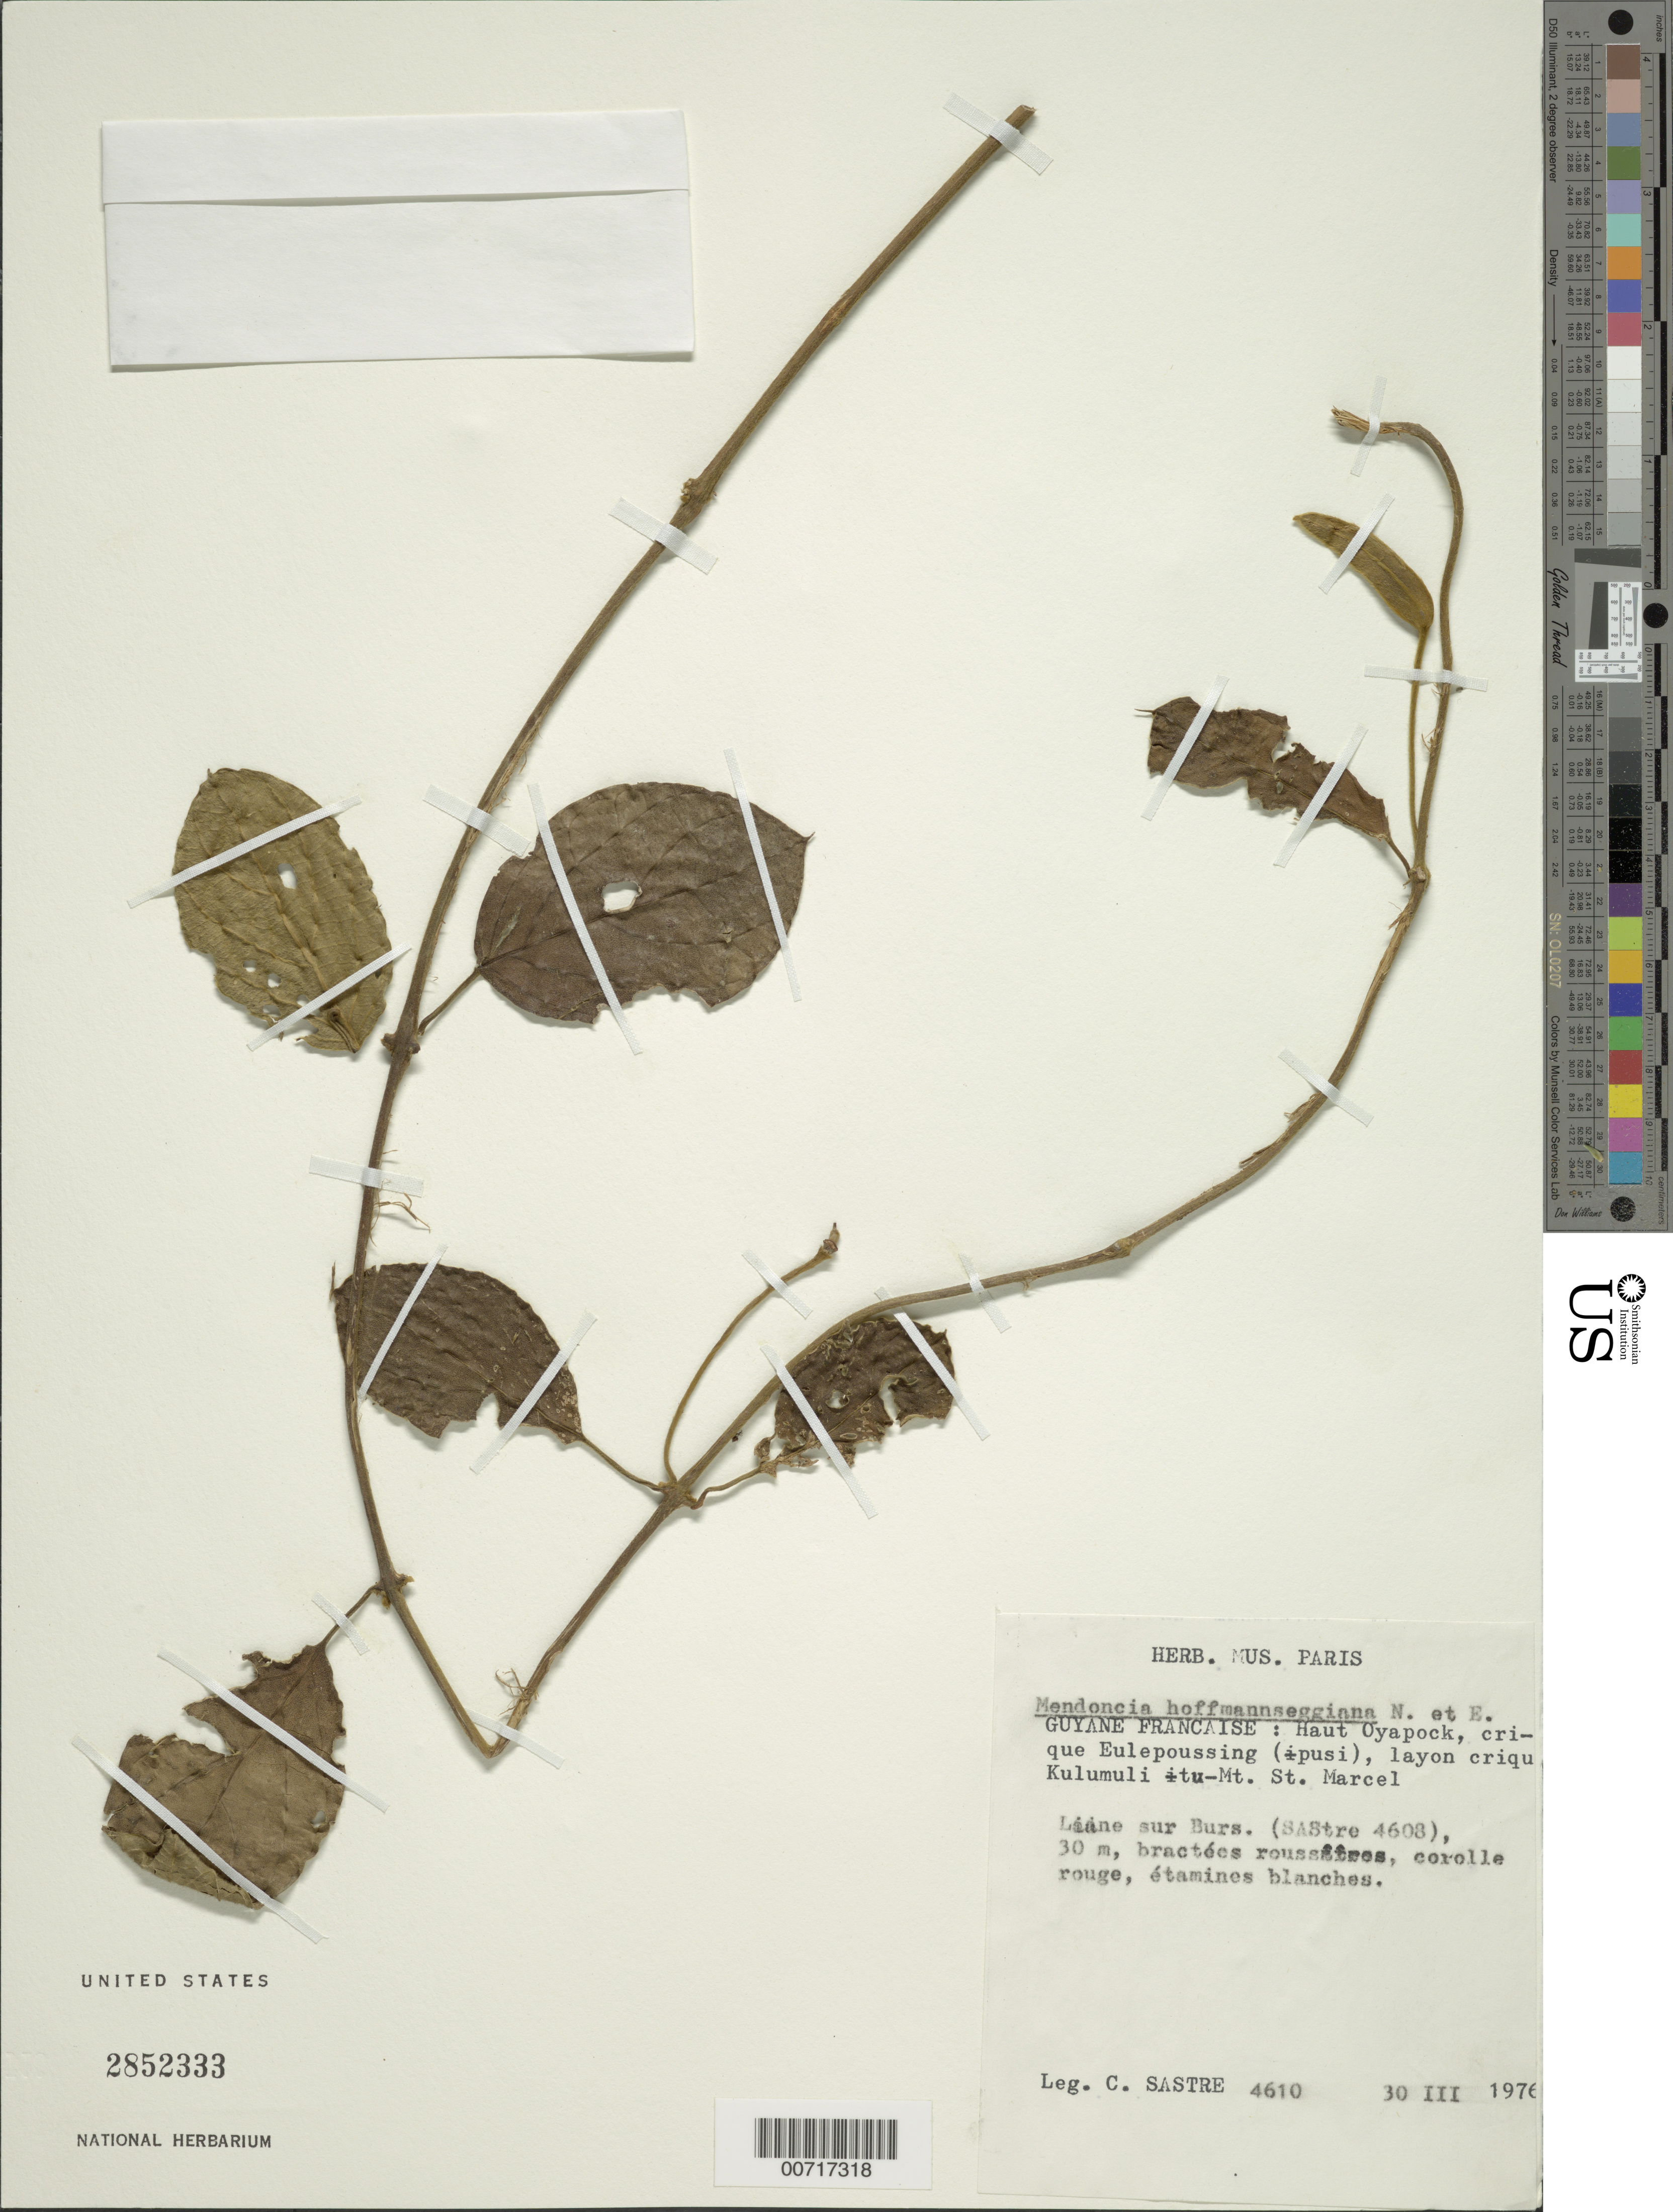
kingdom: Plantae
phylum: Tracheophyta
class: Magnoliopsida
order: Lamiales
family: Acanthaceae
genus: Mendoncia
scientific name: Mendoncia hoffmannseggiana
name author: Nees in DC.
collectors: C. H. L. Sastre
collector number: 4610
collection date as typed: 30-Mar-76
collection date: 1976-03-30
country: French Guiana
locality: Haut Oyapock, Crique Eulepoussing, layon crique Kulumuli to Mt. St. Marcel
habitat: Su Burs. (Sastre 4608), 30m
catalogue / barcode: US 2852333